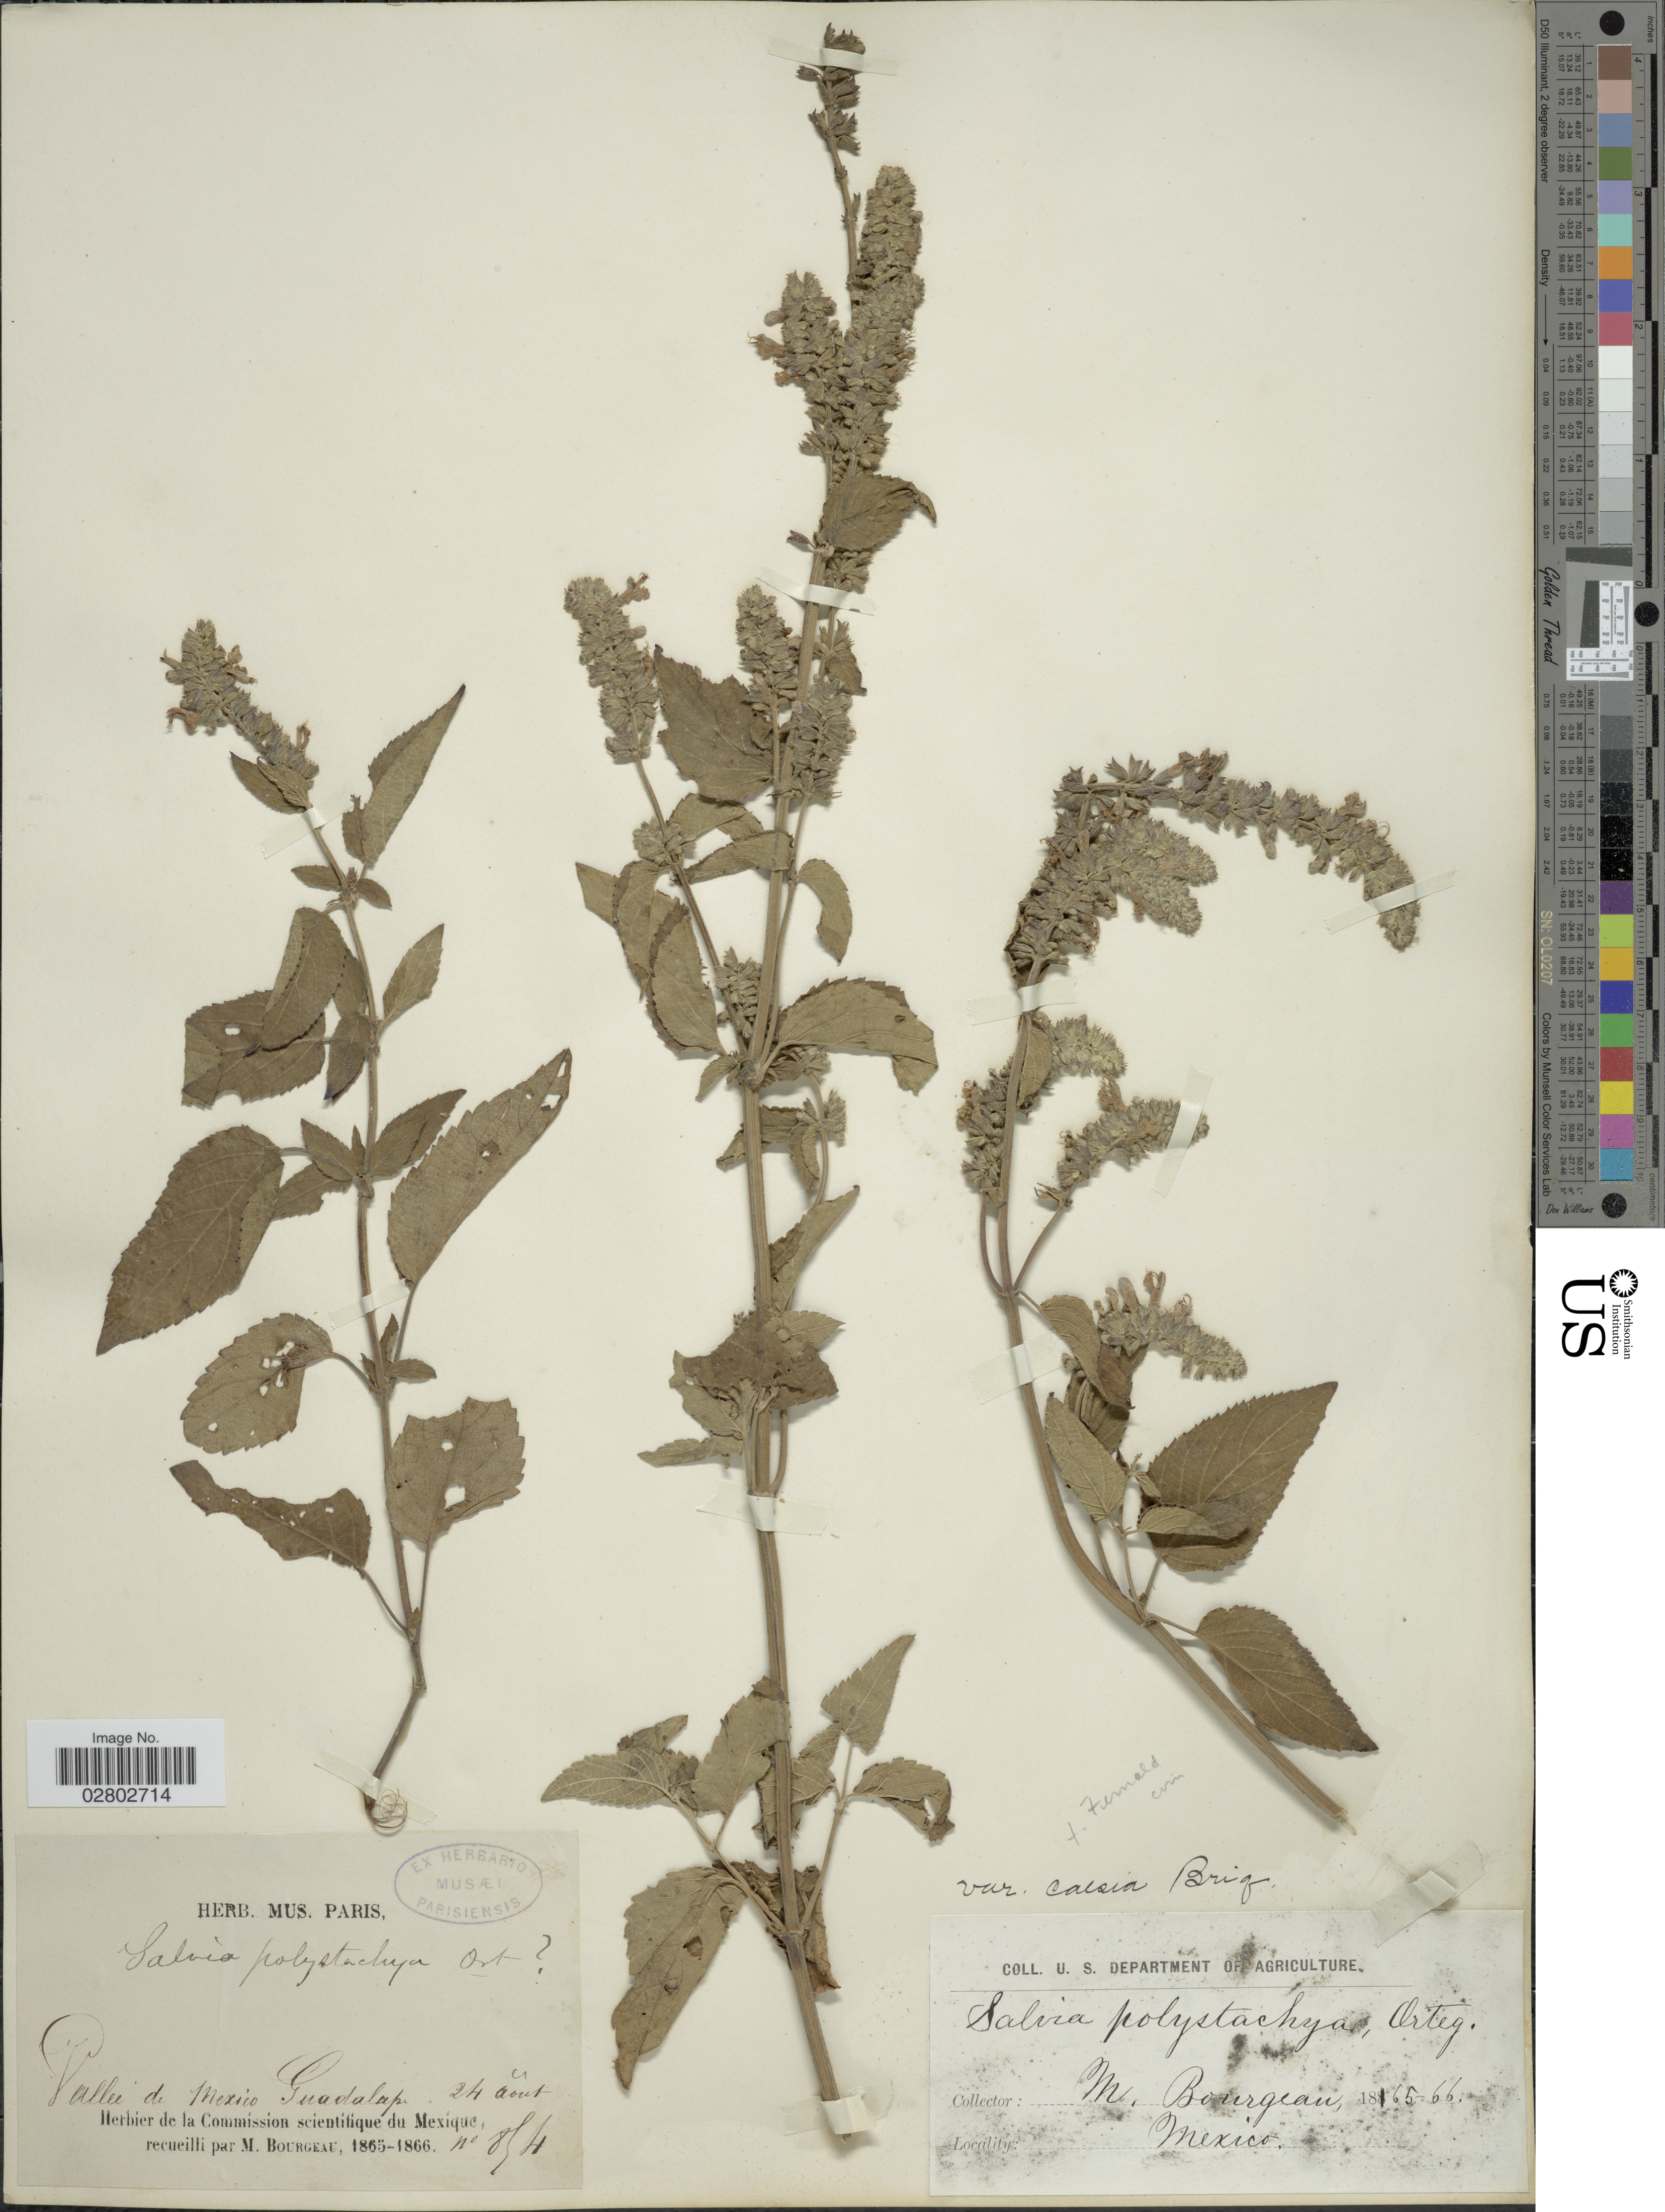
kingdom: Plantae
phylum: Tracheophyta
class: Magnoliopsida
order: Lamiales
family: Lamiaceae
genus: Salvia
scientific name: Salvia polystachya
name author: Cav.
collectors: M. Bourgeau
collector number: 854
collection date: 1865-08-24/1866-08-24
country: Mexico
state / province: Baja California Norte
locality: Vallée de Mexico, Guadalupe.